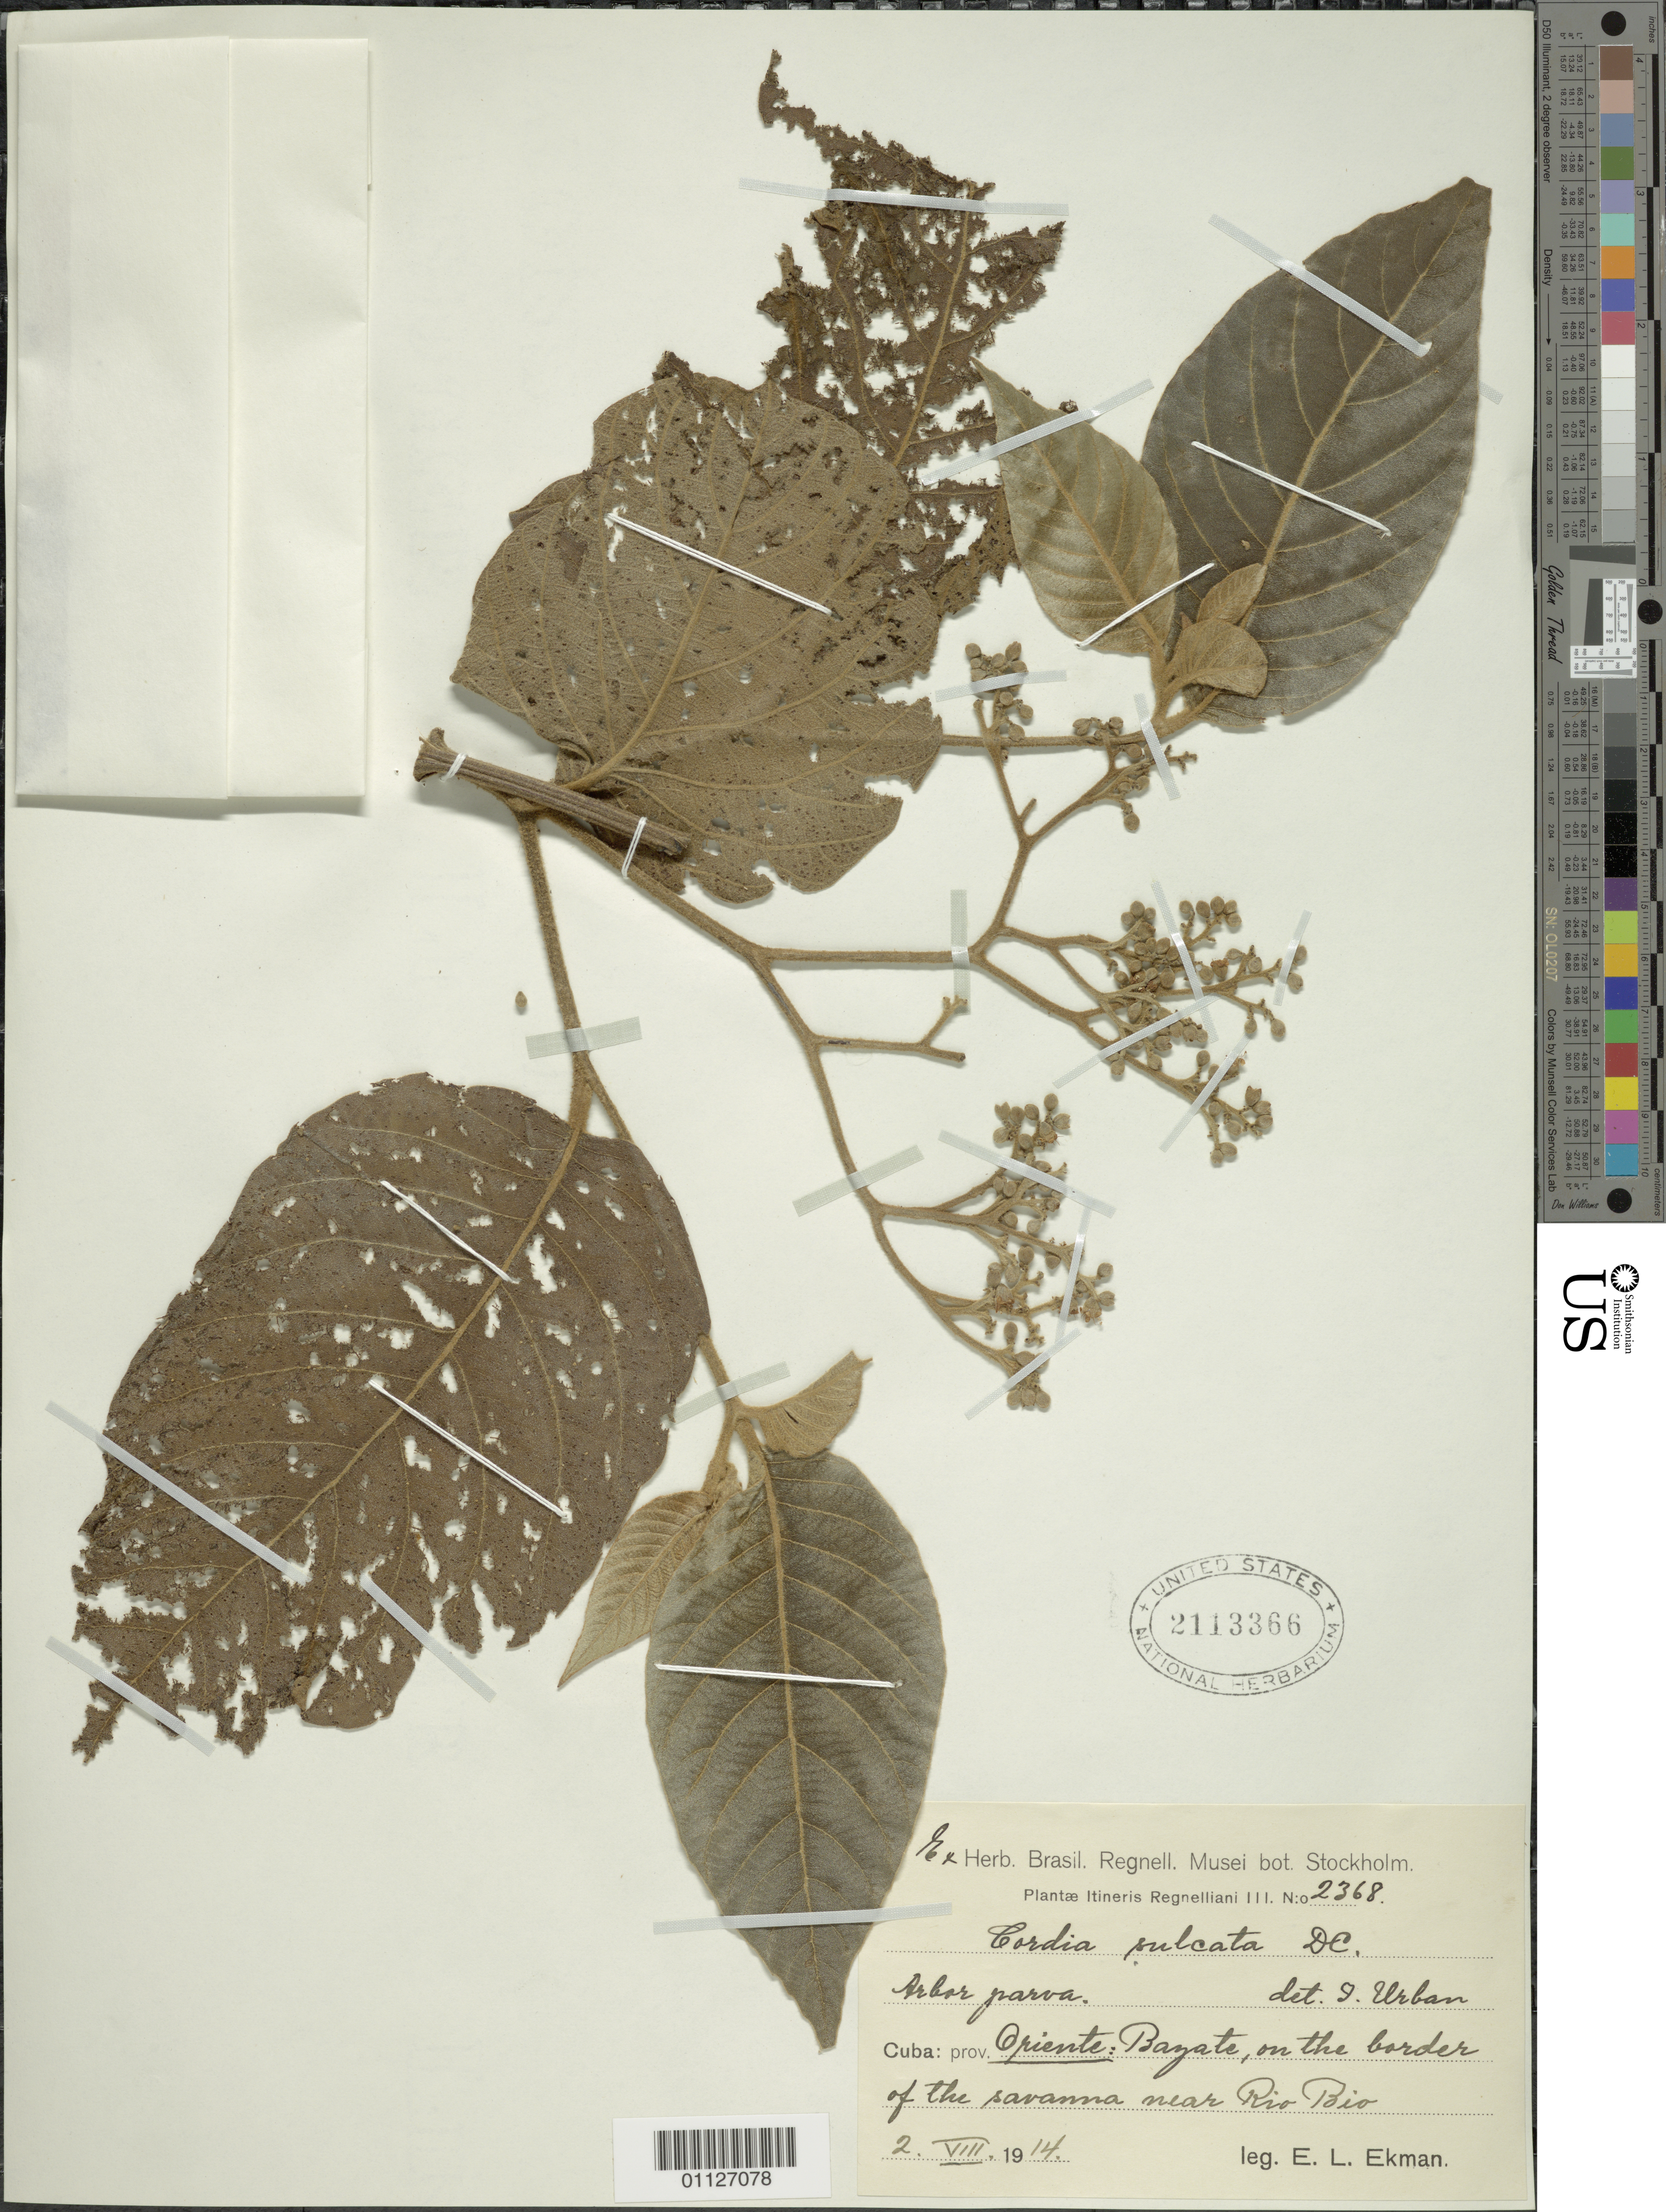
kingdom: Plantae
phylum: Tracheophyta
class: Magnoliopsida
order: Boraginales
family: Cordiaceae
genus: Cordia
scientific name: Cordia sulcata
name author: DC.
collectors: E. L. Ekman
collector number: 2368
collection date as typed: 02 Aug 1914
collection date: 1914-08-02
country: Cuba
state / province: Guantánamo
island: Cuba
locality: Bayate, on the border of the savanna near Rio Bio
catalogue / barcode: US 2113366